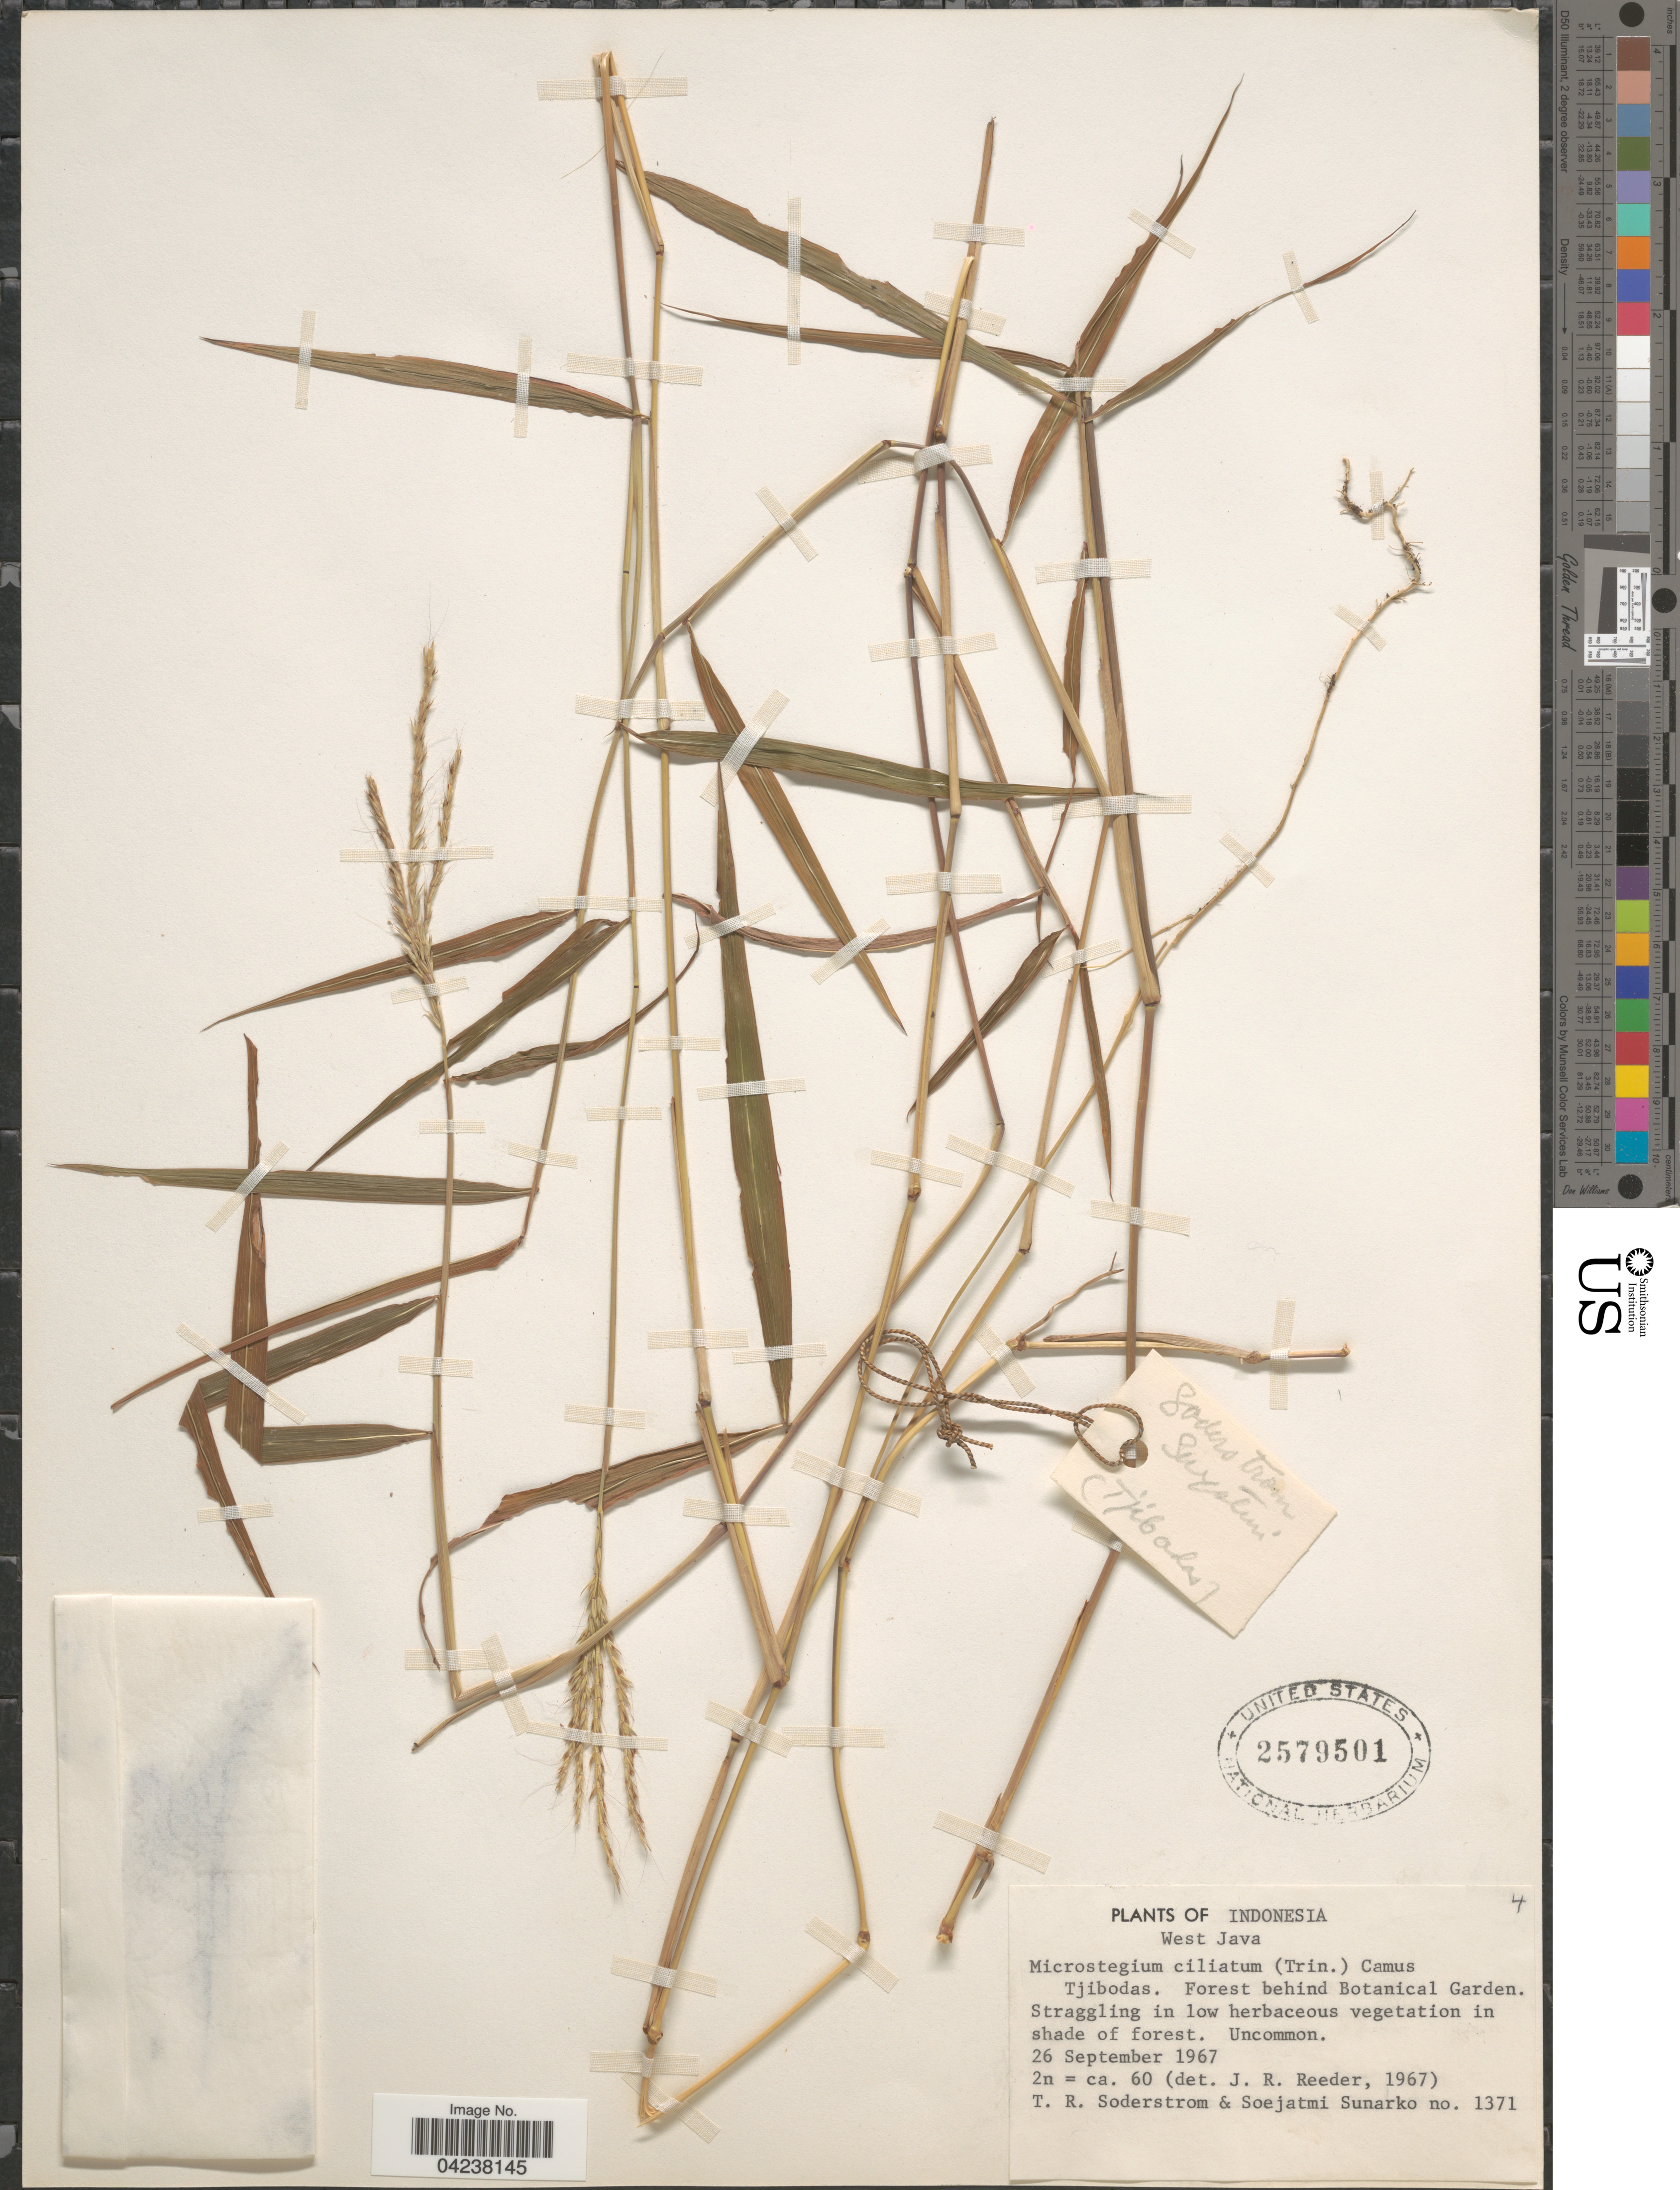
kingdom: Plantae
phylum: Tracheophyta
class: Liliopsida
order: Poales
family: Poaceae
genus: Microstegium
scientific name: Microstegium ciliatum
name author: (Trin.) A. Camus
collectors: T. R. Soderstrom & S. Sunarko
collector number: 1371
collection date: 1967-09-26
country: Indonesia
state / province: Java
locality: West Java. Tjibodas. Forest behind Botanical Garden.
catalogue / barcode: US 2579501